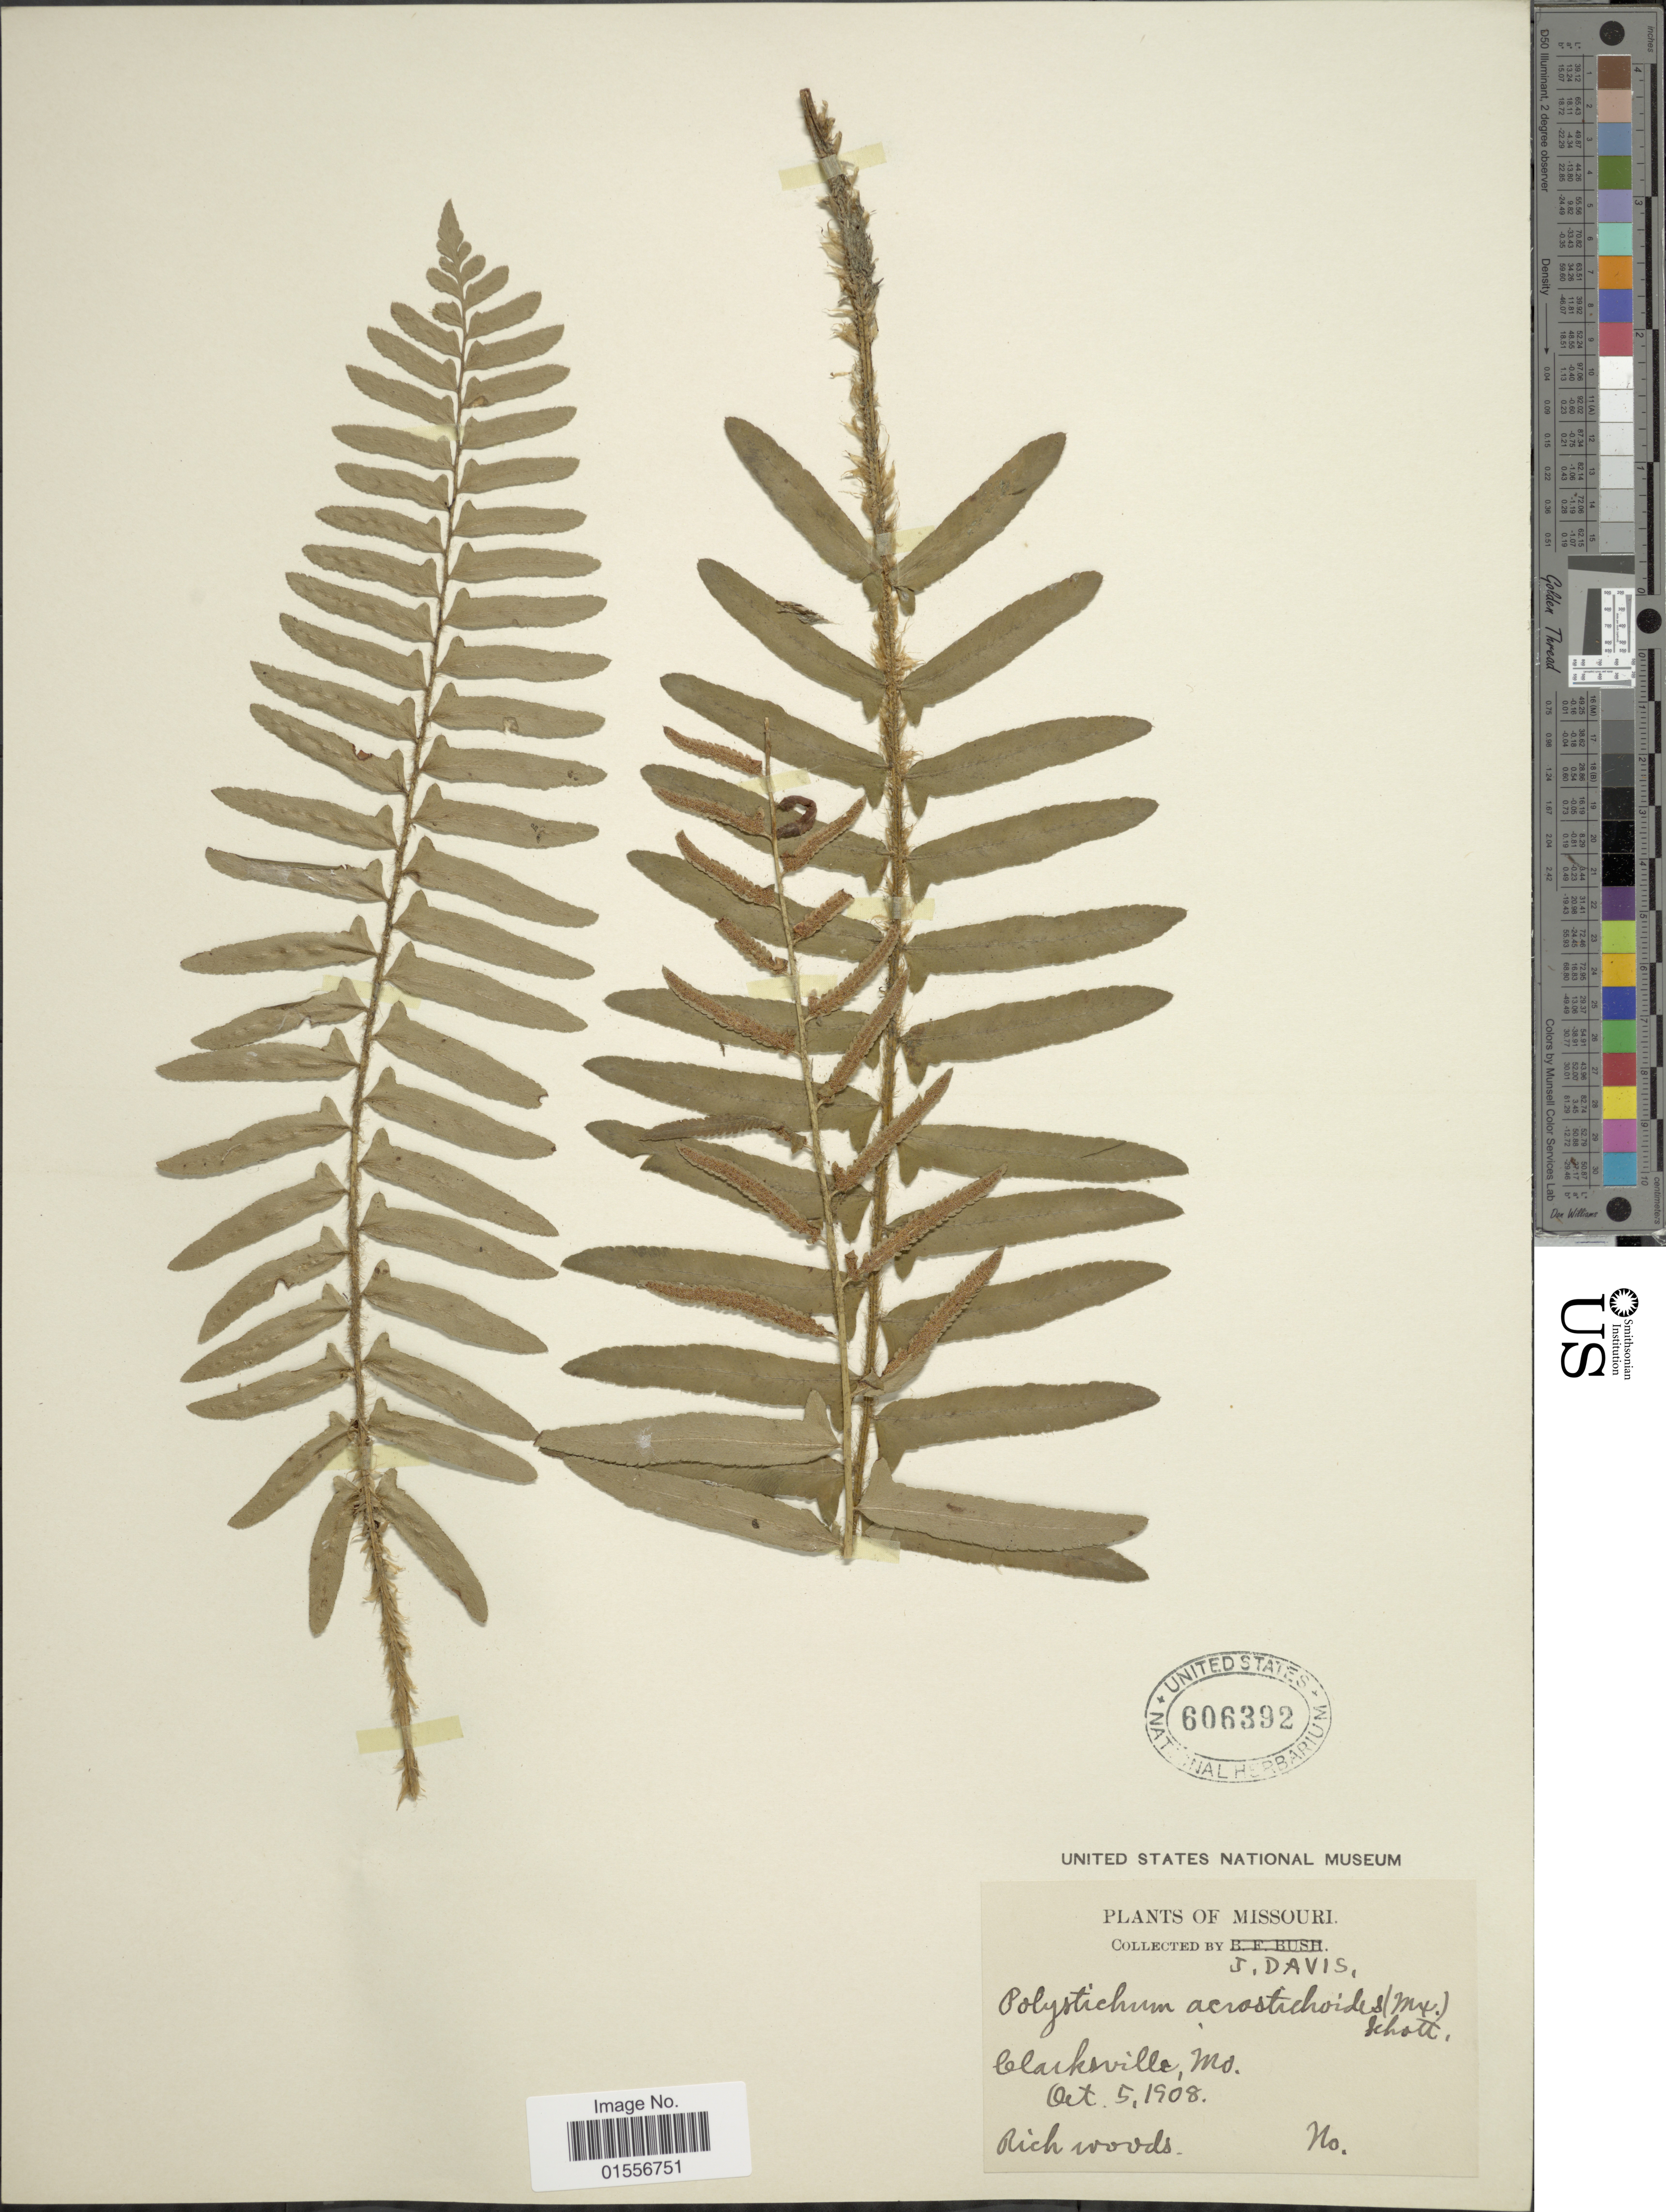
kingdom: Plantae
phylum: Tracheophyta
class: Polypodiopsida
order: Polypodiales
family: Dryopteridaceae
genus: Polystichum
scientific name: Polystichum acrostichoides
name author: (Michx.) Schott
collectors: J. Davis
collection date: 1908-10-05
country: United States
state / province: Missouri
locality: Clarksville.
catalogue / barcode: US 606392